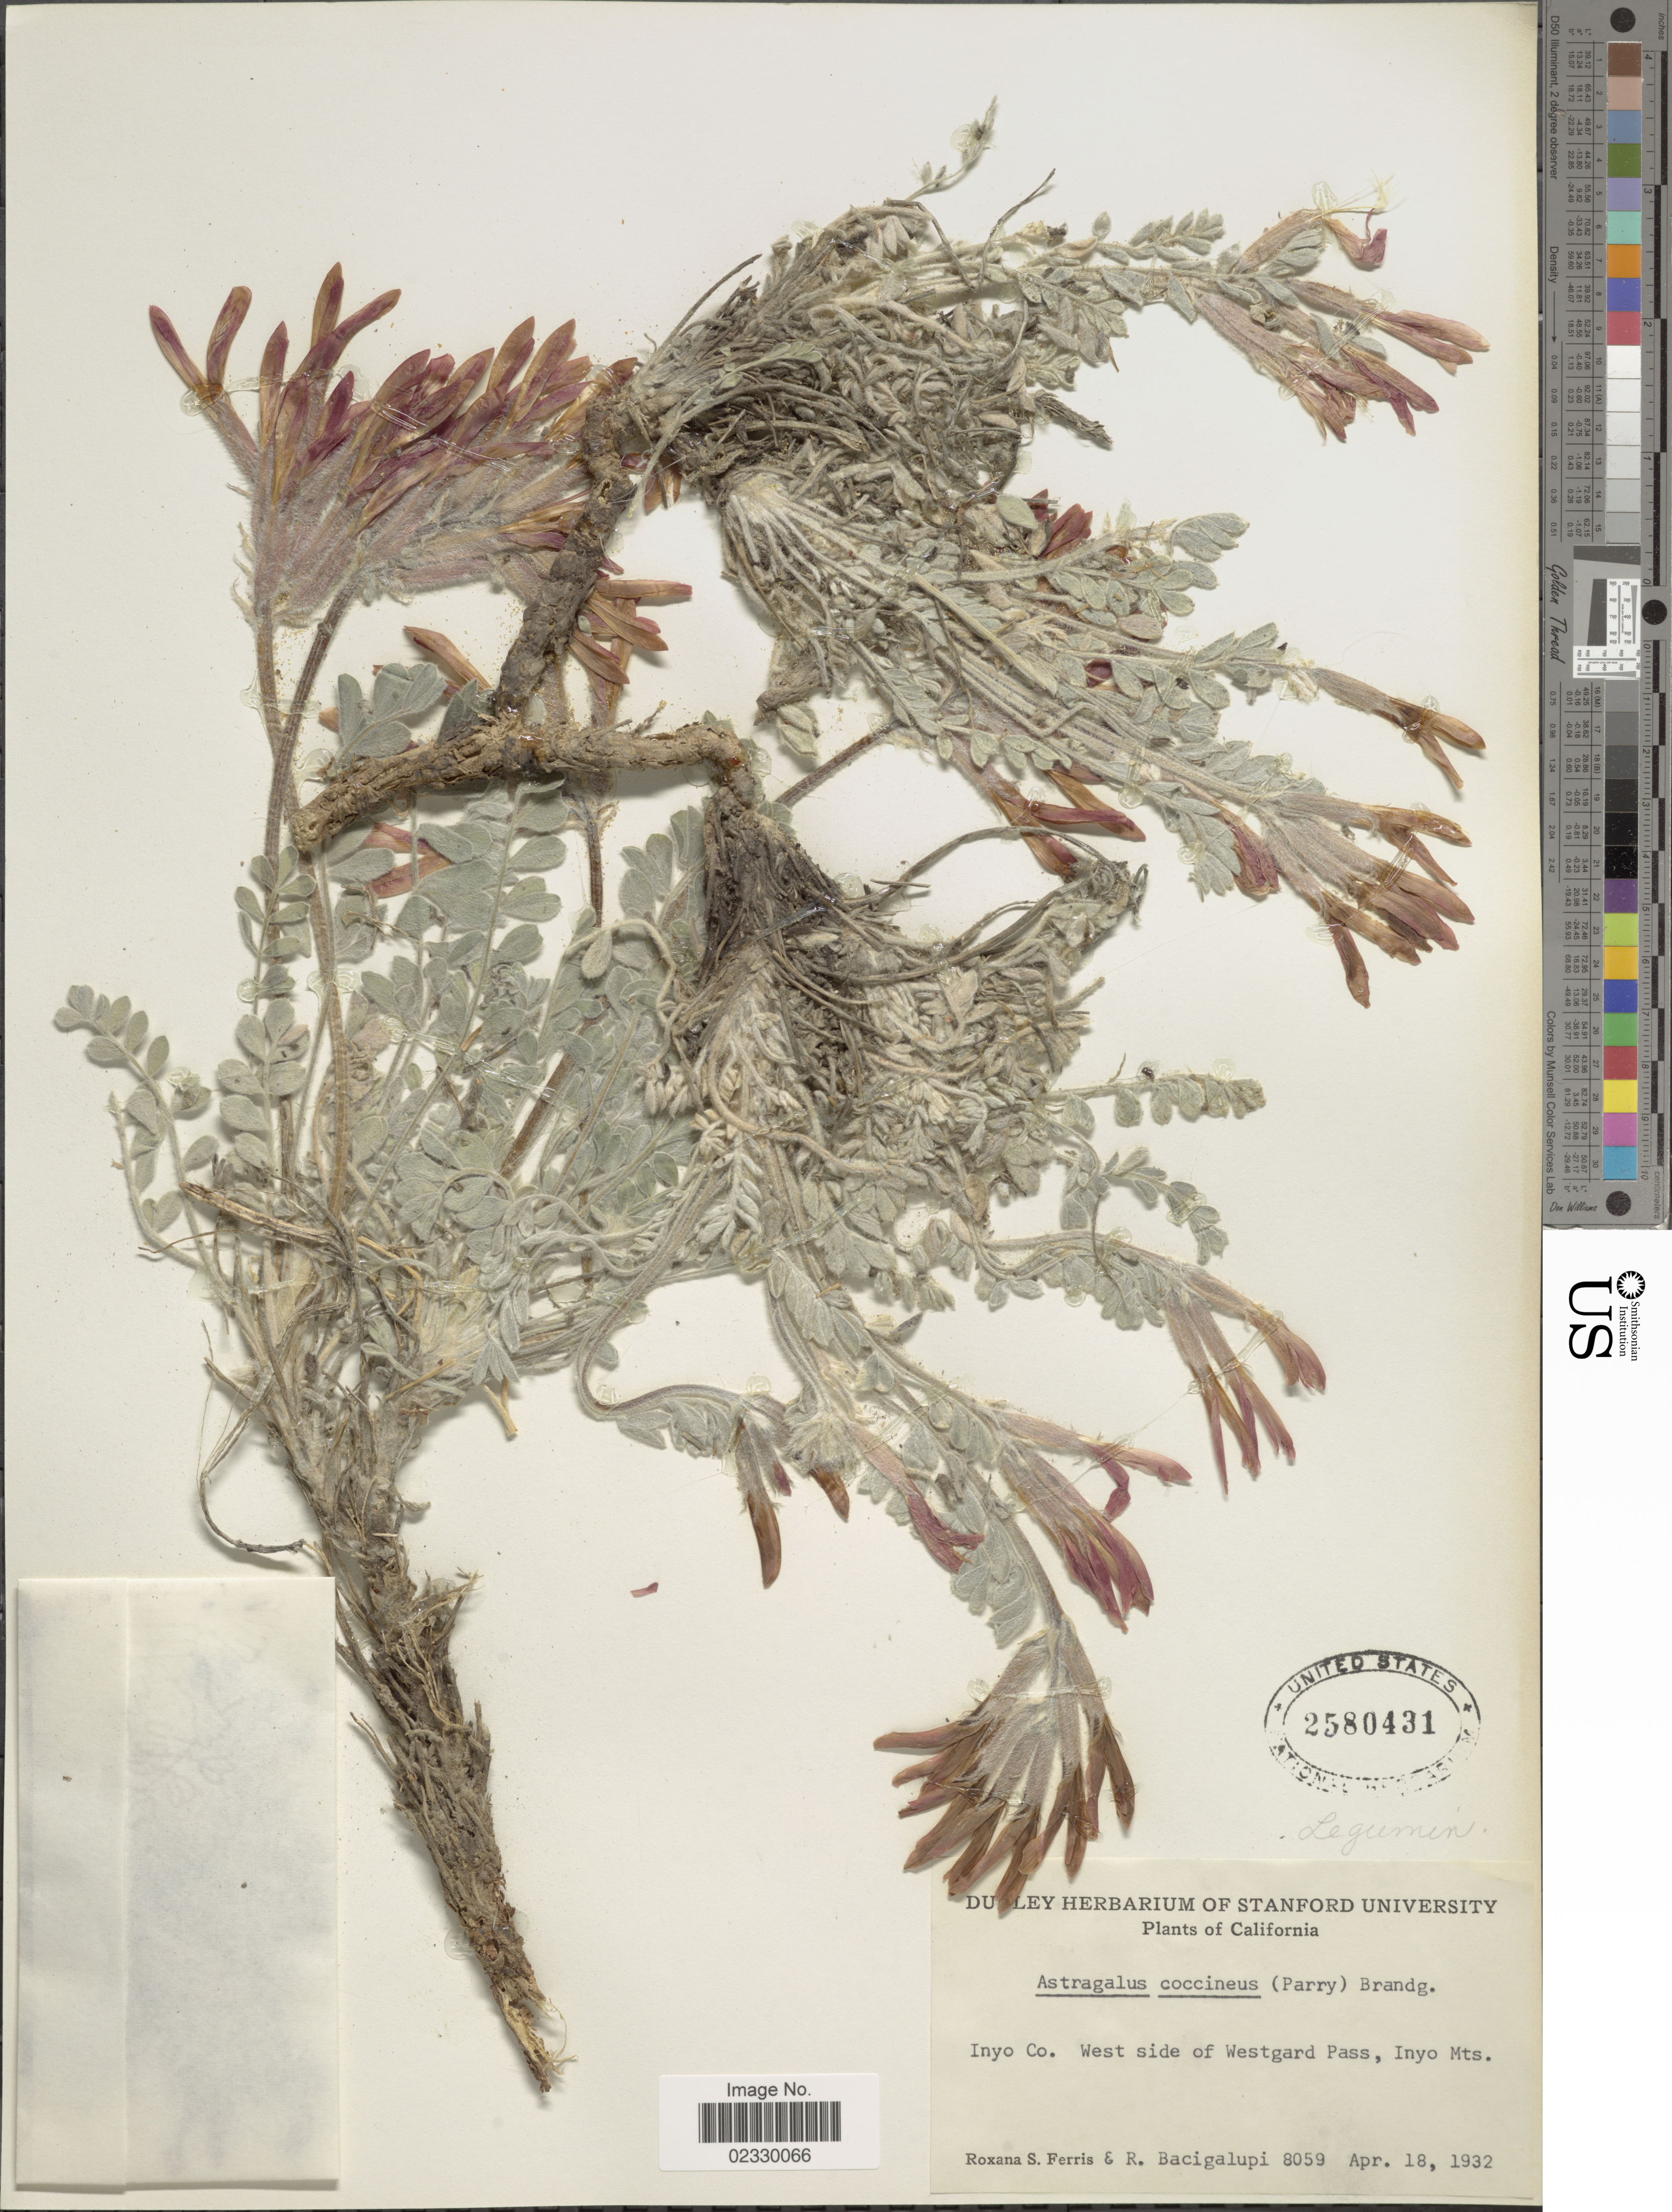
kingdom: Plantae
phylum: Tracheophyta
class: Magnoliopsida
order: Fabales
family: Fabaceae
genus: Astragalus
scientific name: Astragalus coccineus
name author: (Parry) Brandegee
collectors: R. S. Ferris & R. Bacigalupi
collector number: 8059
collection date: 1932-04-18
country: United States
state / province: California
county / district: Inyo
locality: Inyo Co. West side of Westgard Pass, Inyo Mts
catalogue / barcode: US 2580431